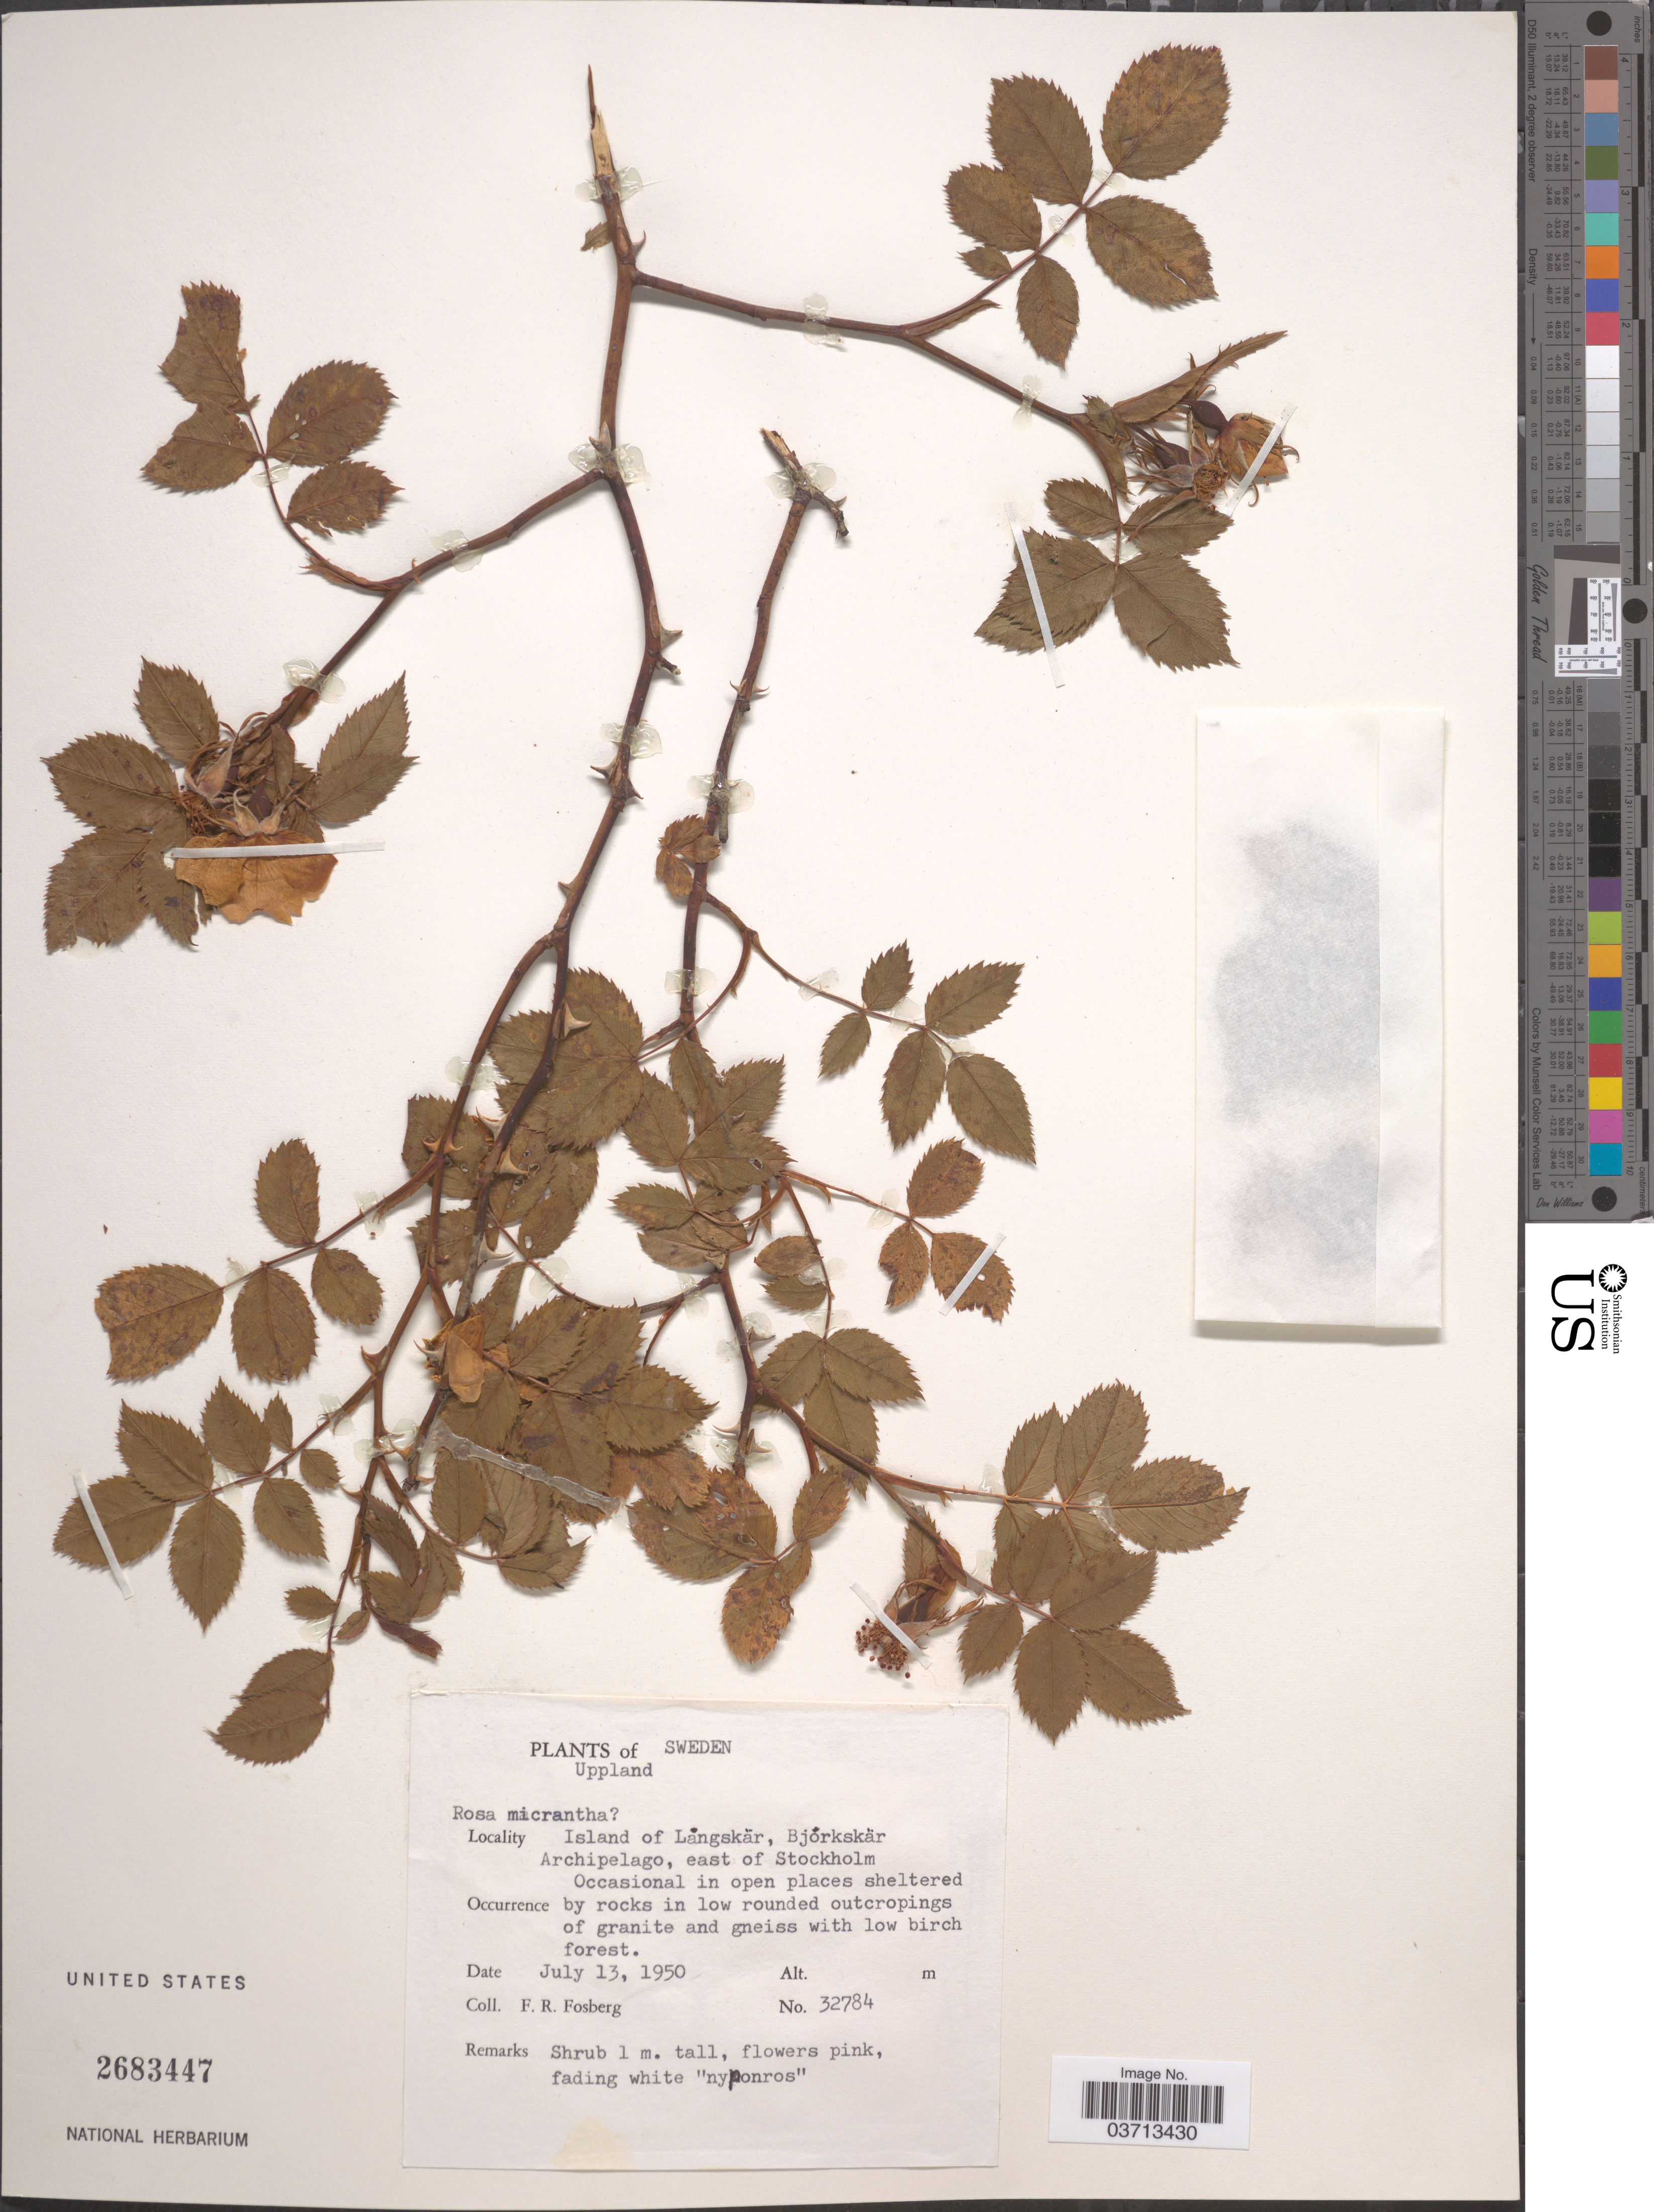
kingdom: Plantae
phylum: Tracheophyta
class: Magnoliopsida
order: Rosales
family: Rosaceae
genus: Rosa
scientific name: Rosa micrantha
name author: Borrer ex Small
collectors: F. R. Fosberg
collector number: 32784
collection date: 1950-07-13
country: Sweden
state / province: Stockholm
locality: Island of Långskär, Bjorkskär Archipelago, east of Stockholm.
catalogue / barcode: US 2683447